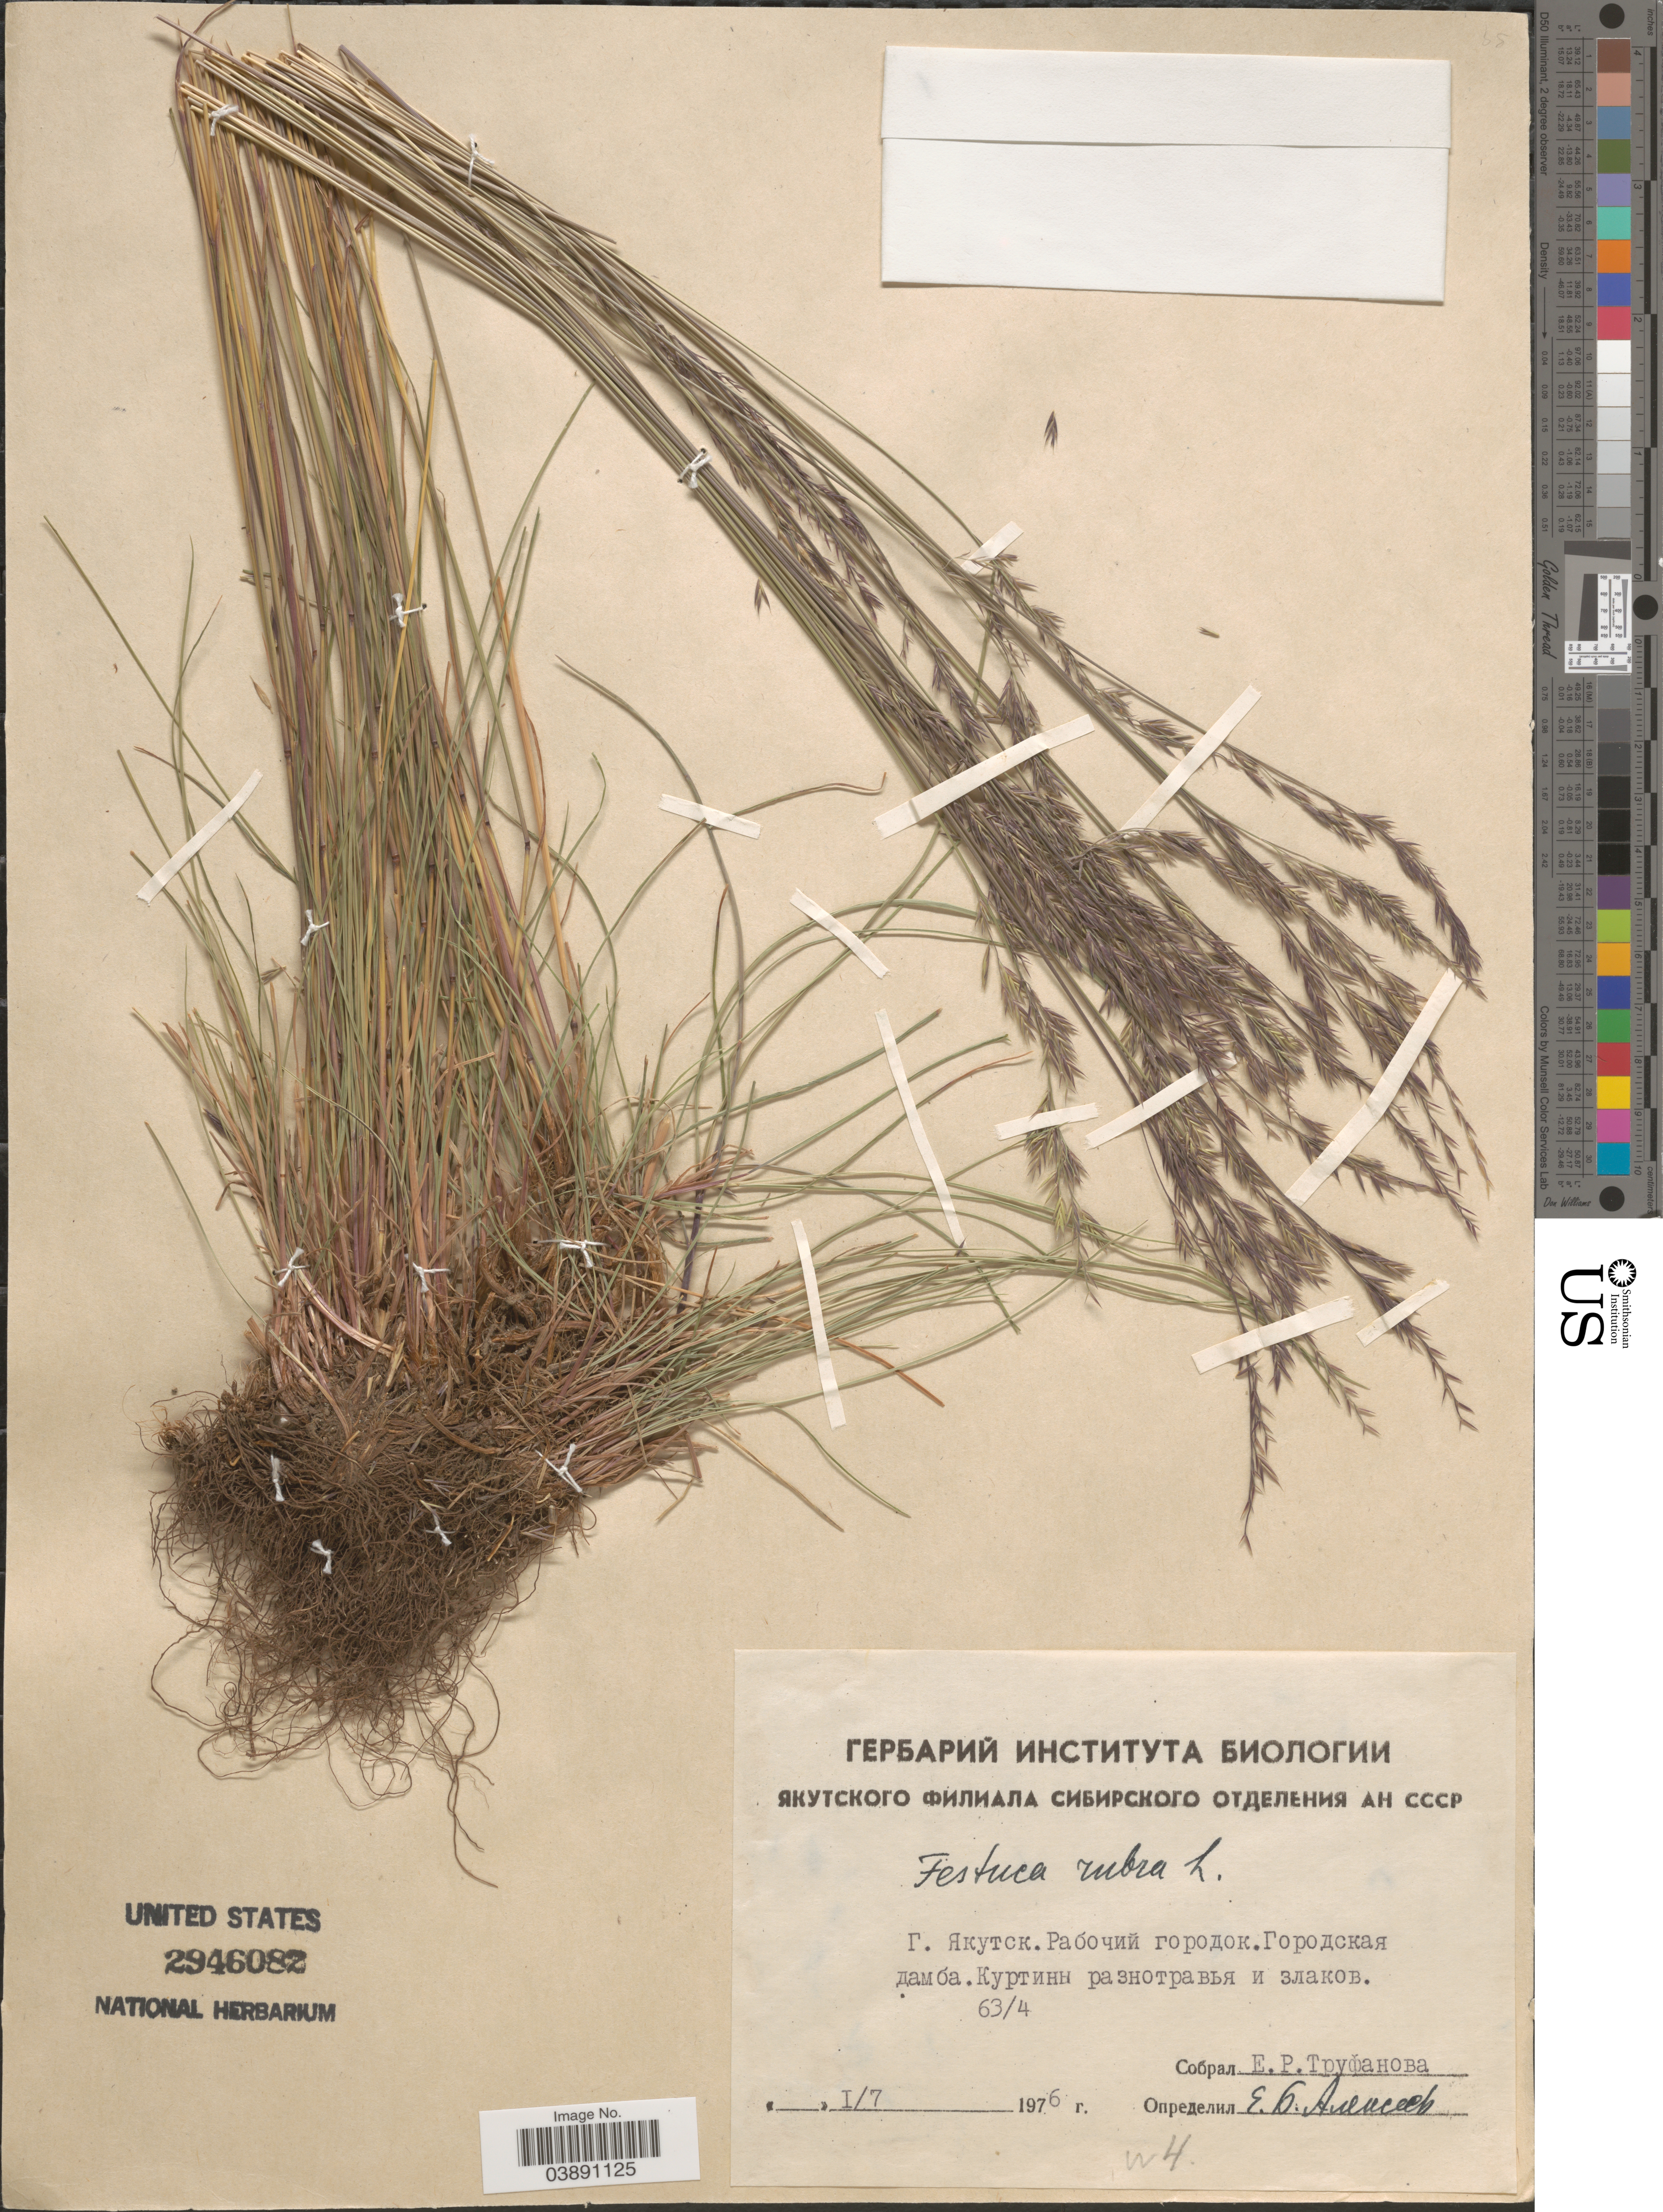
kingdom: Plantae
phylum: Tracheophyta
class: Liliopsida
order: Poales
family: Poaceae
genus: Festuca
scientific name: Festuca rubra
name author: L.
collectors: E. Trufanova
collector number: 4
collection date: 1976-07-01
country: Russian Federation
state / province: Sakha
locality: Yakutsk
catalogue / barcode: US 2946082